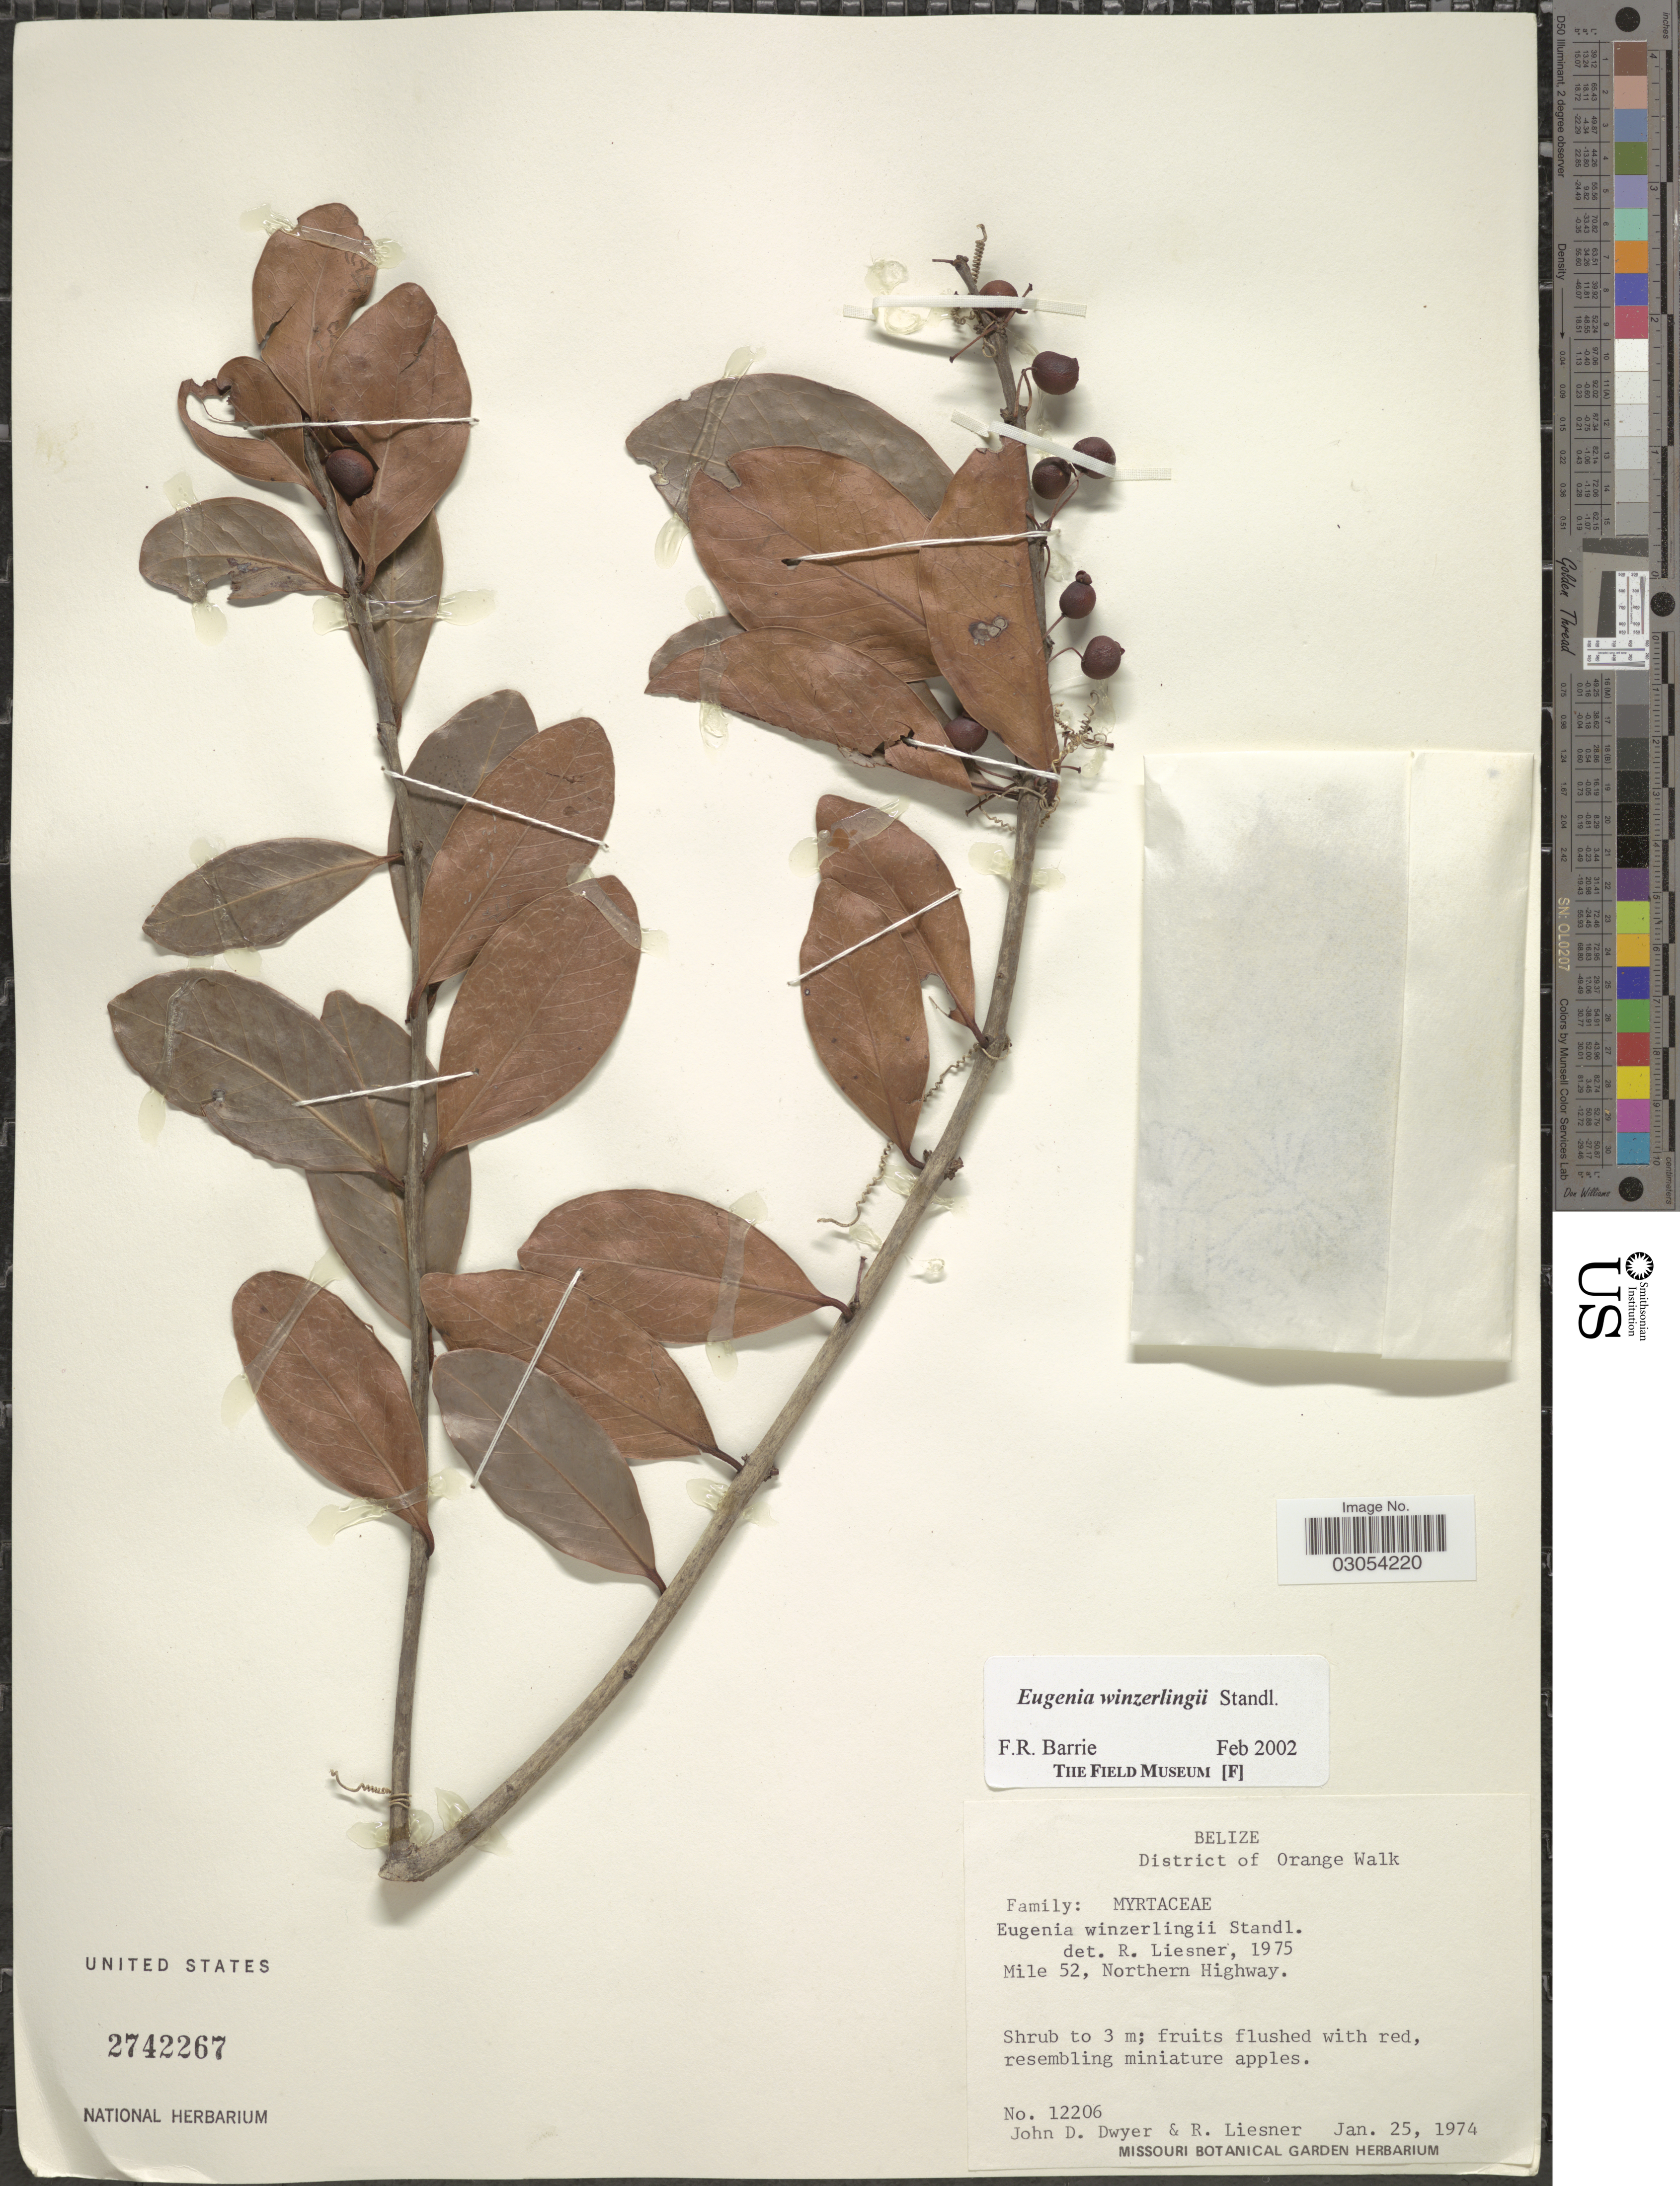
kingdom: Plantae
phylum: Tracheophyta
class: Magnoliopsida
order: Myrtales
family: Myrtaceae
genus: Eugenia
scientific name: Eugenia winzerlingii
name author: Standl.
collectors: J. D. Dwyer & R. L. Liesner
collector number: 12206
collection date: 1974-01-25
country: Belize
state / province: Orange Walk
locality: District of Orange Walk. Mile 52, Northern Highway.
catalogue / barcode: US 2742267